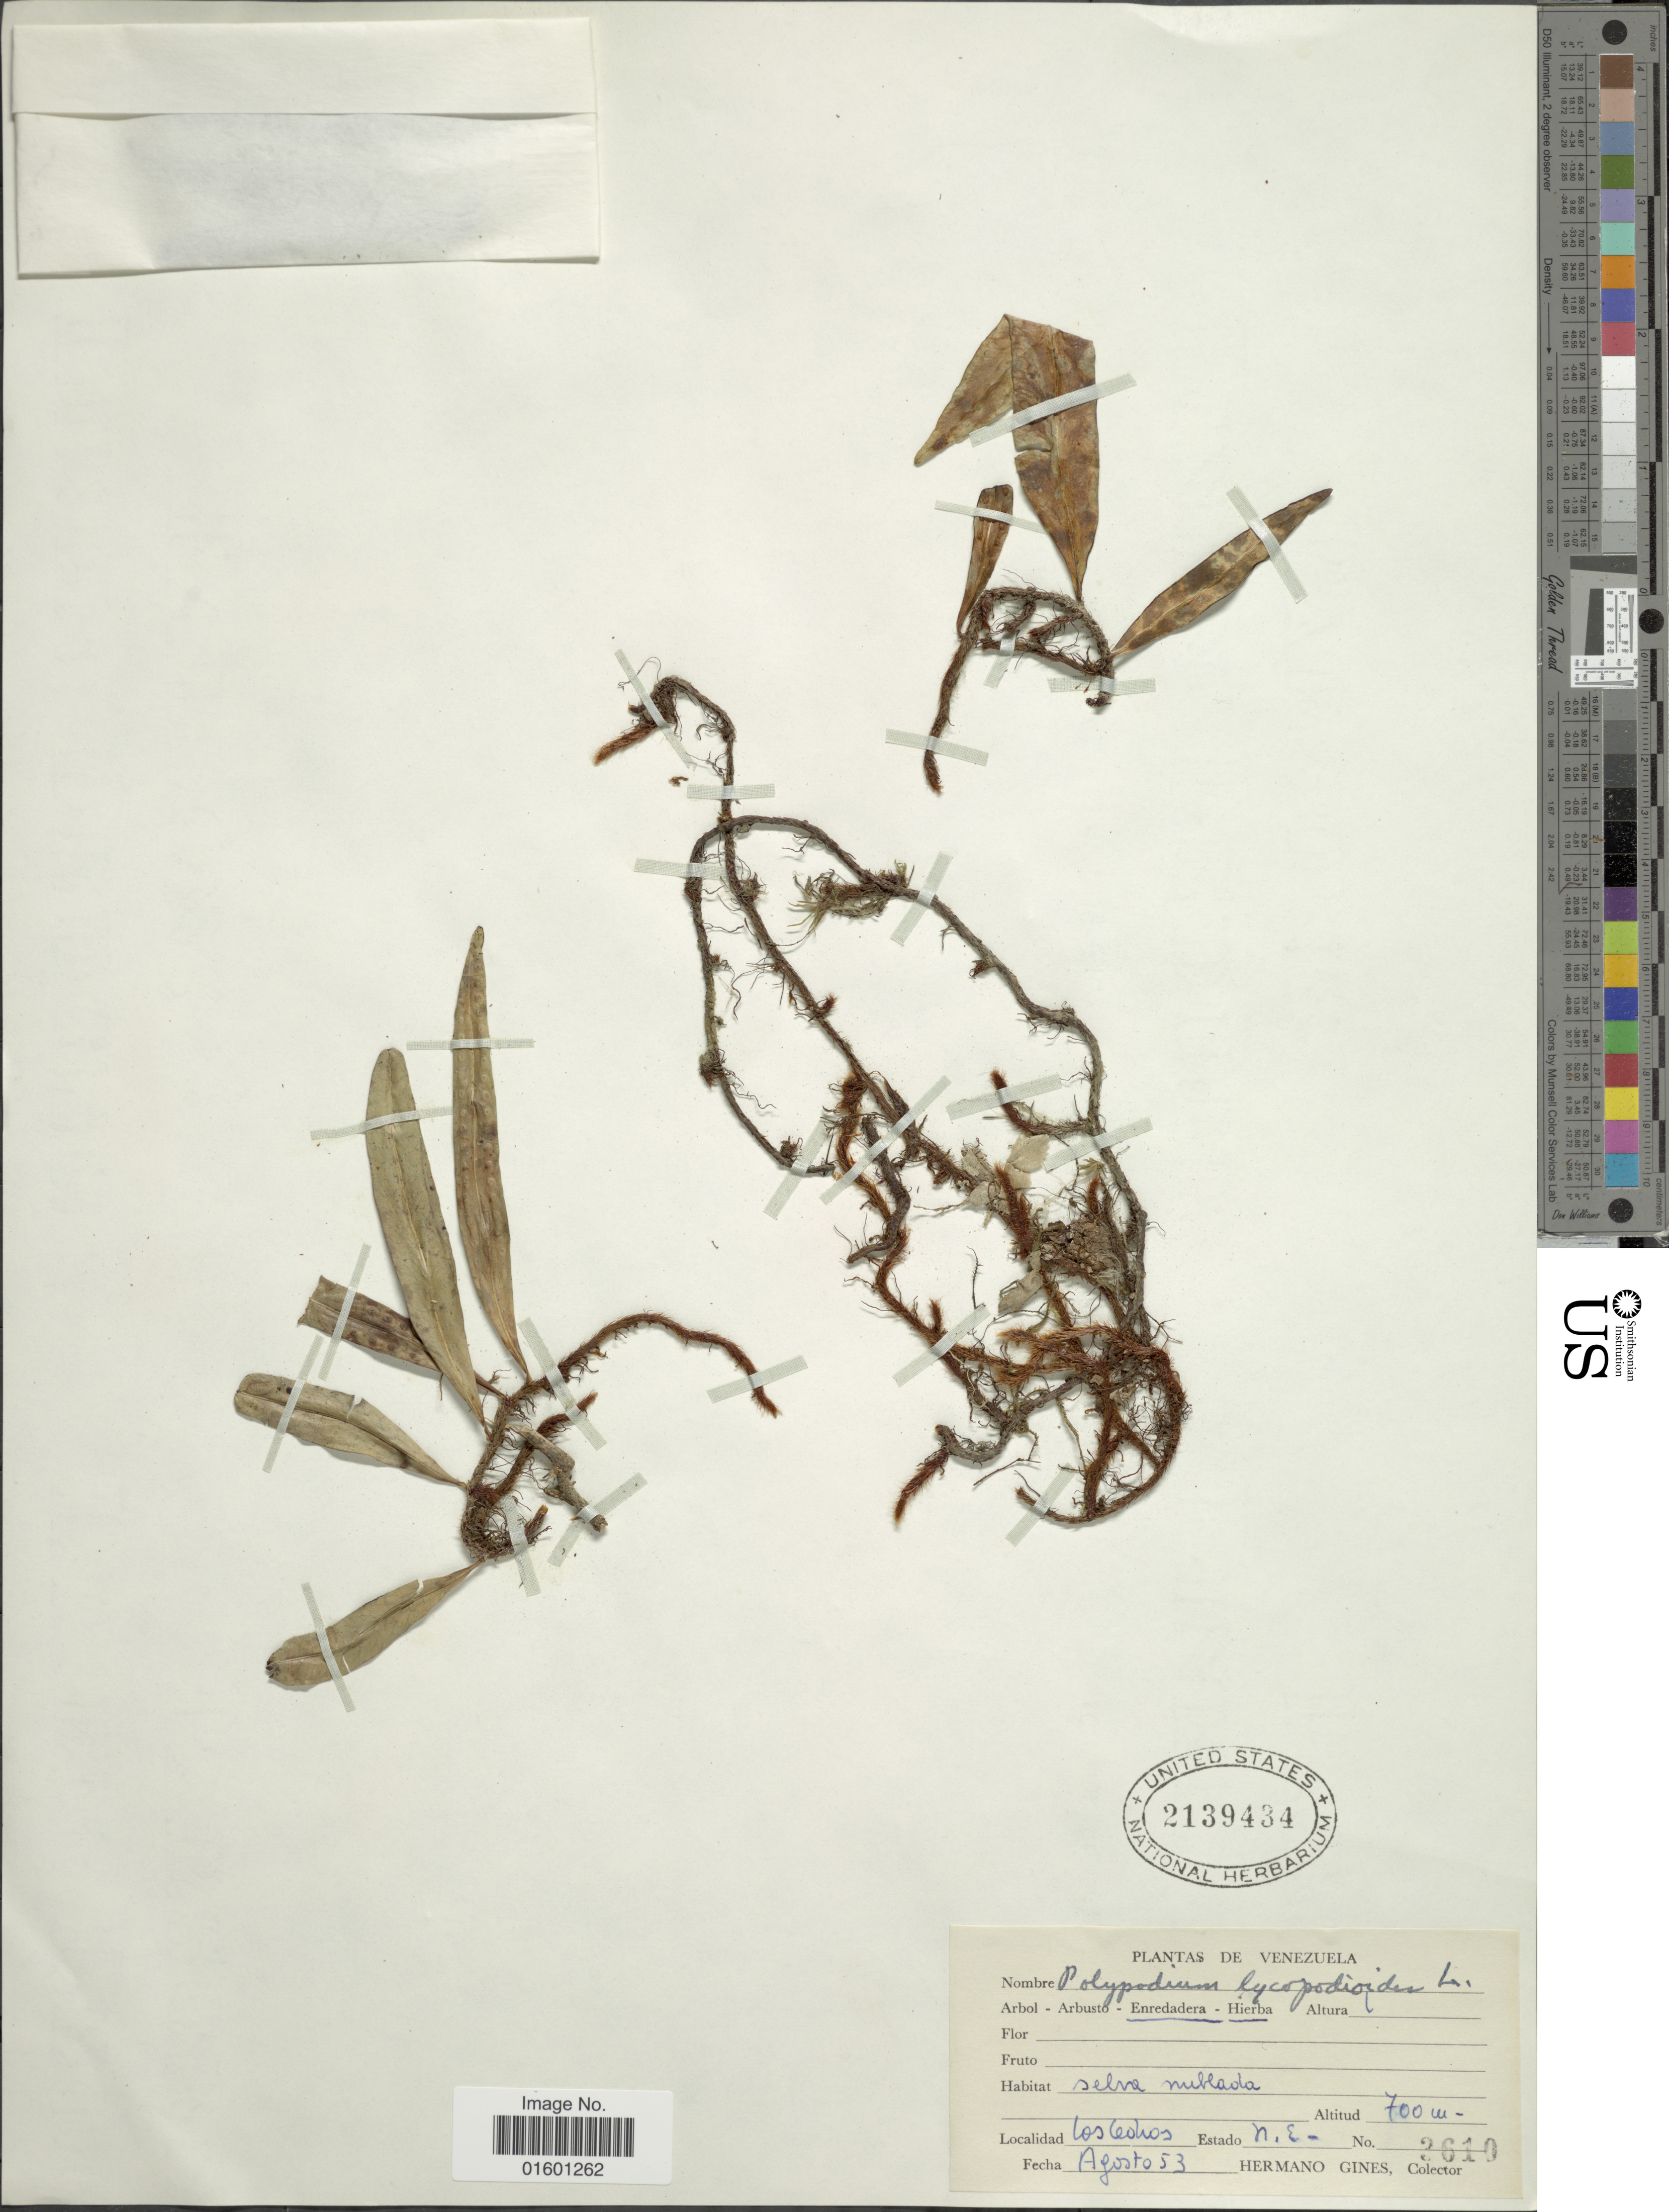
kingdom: Plantae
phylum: Tracheophyta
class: Polypodiopsida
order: Polypodiales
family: Polypodiaceae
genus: Microgramma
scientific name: Microgramma lycopodioides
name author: (L.) Copel.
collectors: Bro. Gines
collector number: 3610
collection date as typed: Transcribed d/m/y: /8/53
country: Venezuela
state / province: Nueva Esparta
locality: Los Cedros, N.E. [Nueva Esparta], selva nublada [cloud forest].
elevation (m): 700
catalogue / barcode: US 2139434